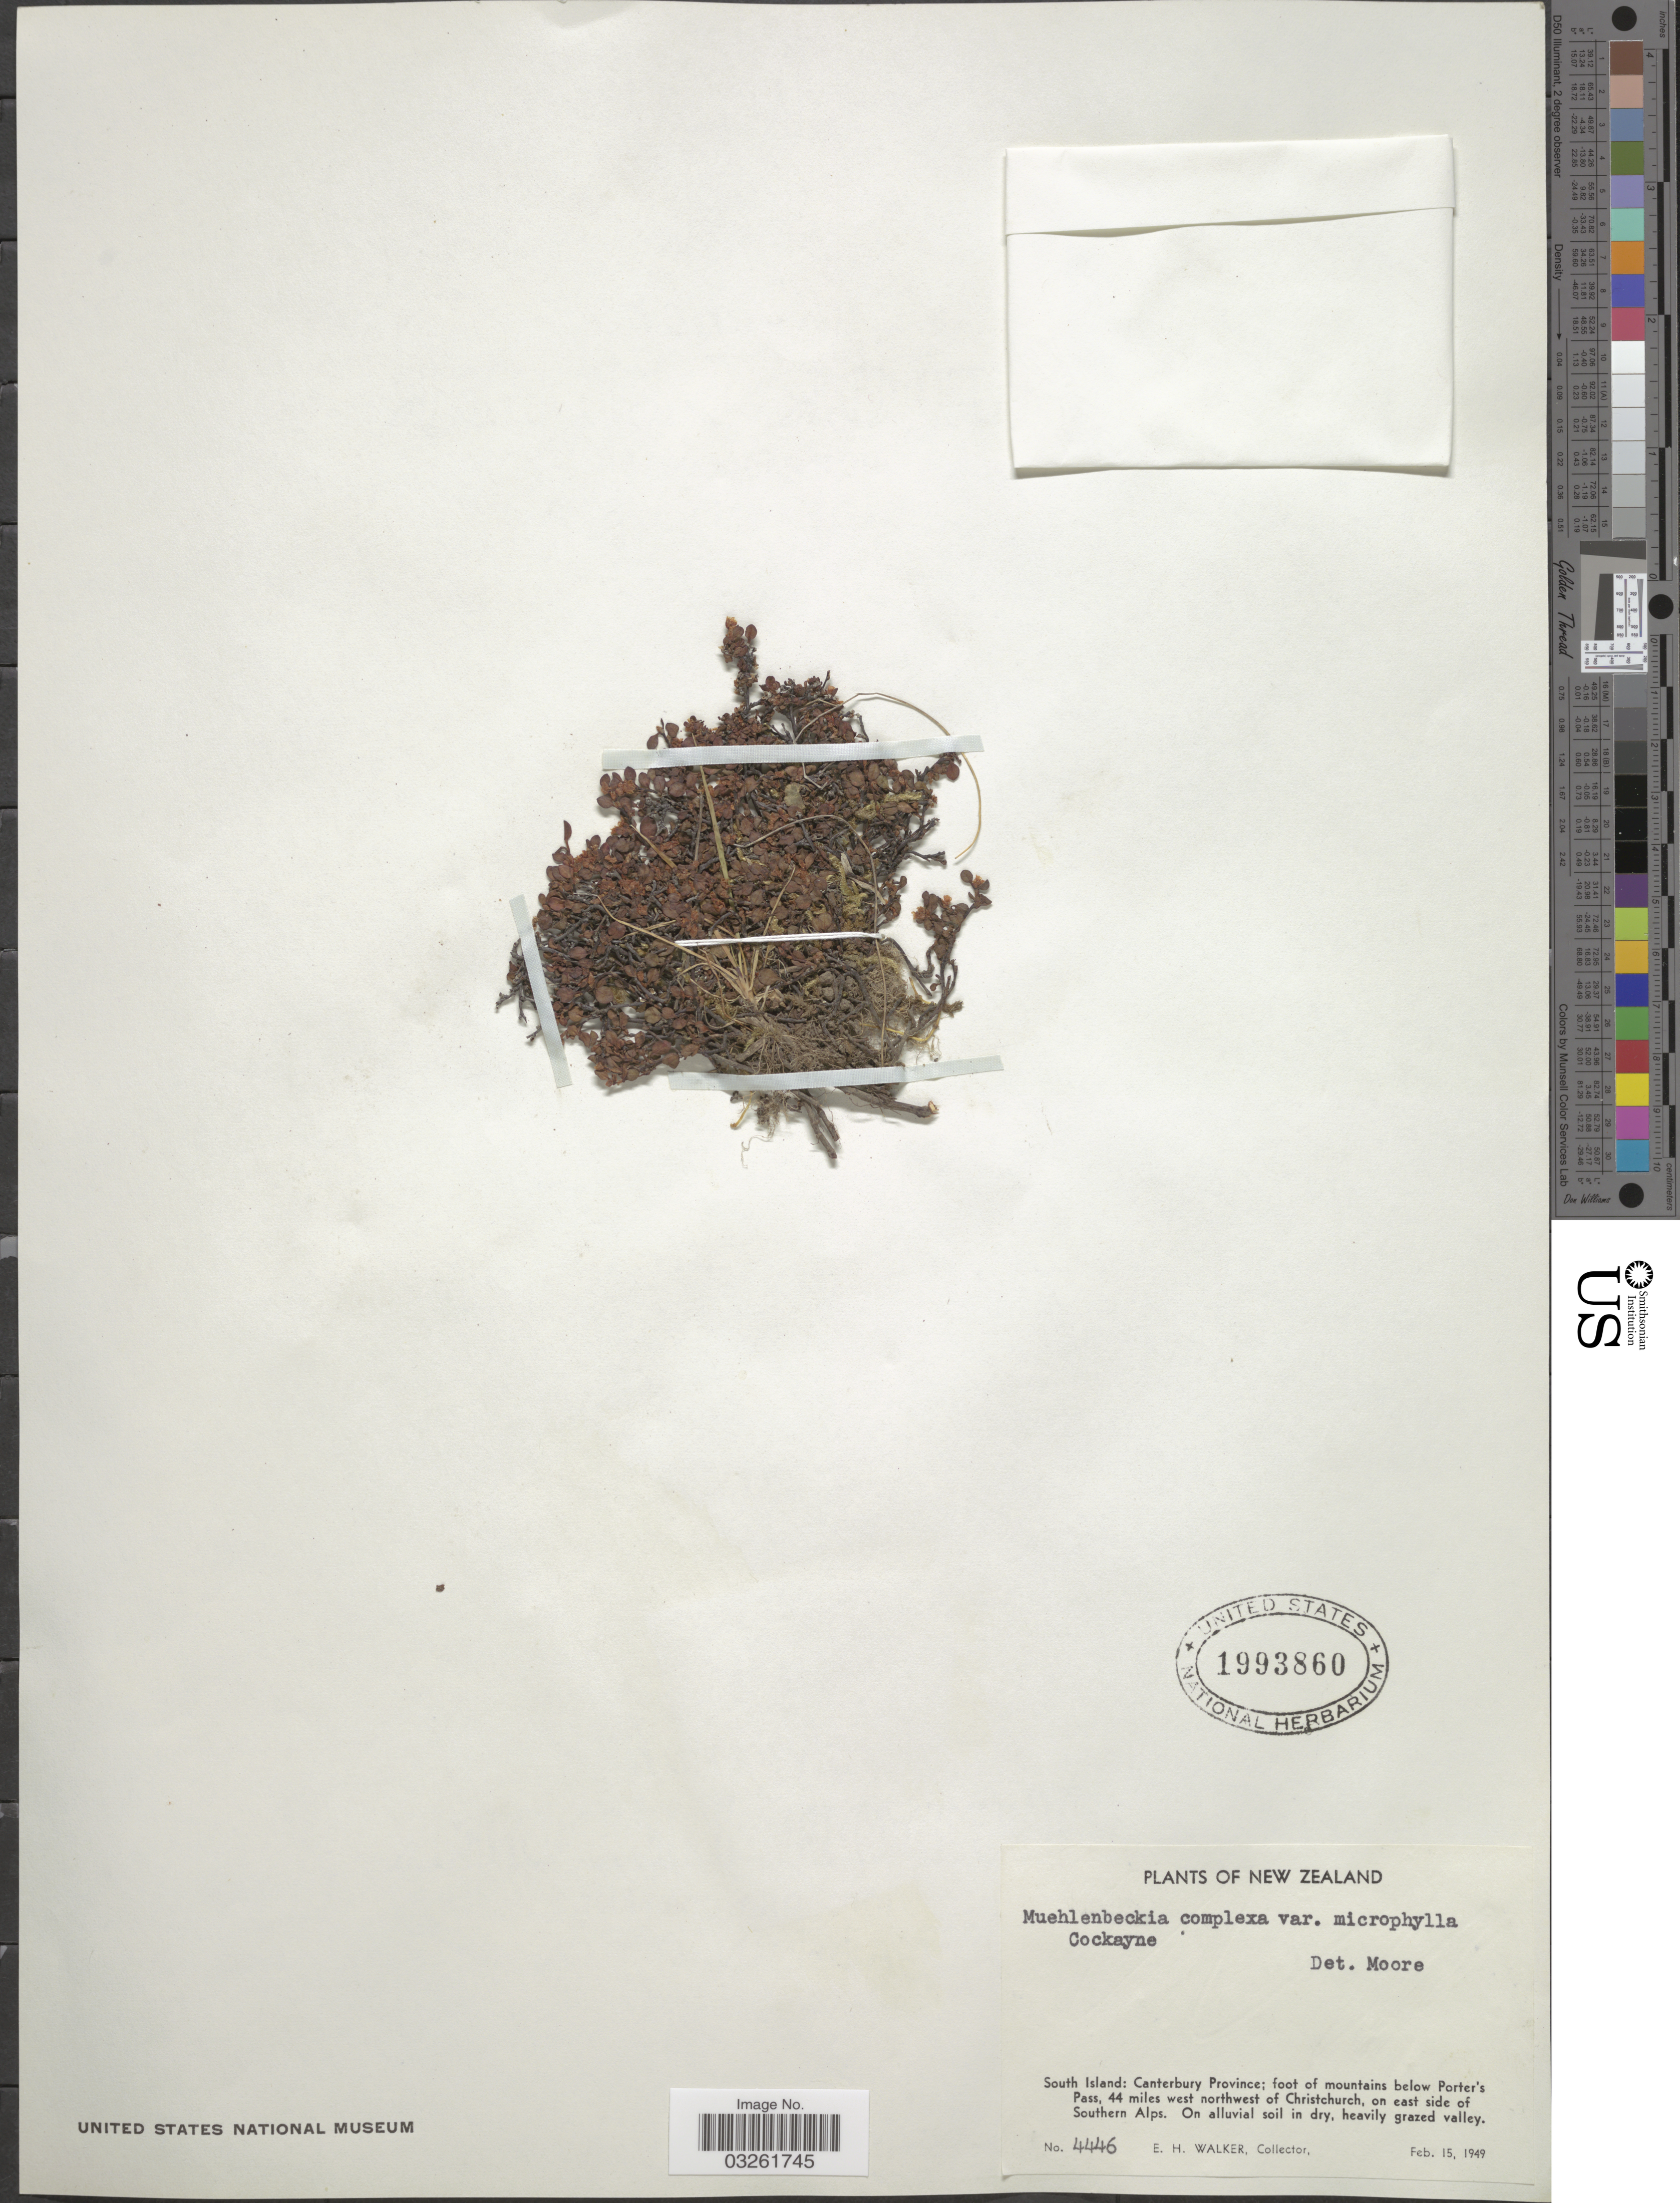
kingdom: Plantae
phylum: Tracheophyta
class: Magnoliopsida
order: Caryophyllales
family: Polygonaceae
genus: Muehlenbeckia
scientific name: Muehlenbeckia complexa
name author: Meisn.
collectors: E. H. Walker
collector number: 4446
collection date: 1949-02-15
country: New Zealand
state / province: Canterbury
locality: South Island: Canterbury Province; foot of mountains below Porter's Pass, 44 miles west northwest of Christchurch, on east side of Southern Alps.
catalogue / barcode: US 1993860